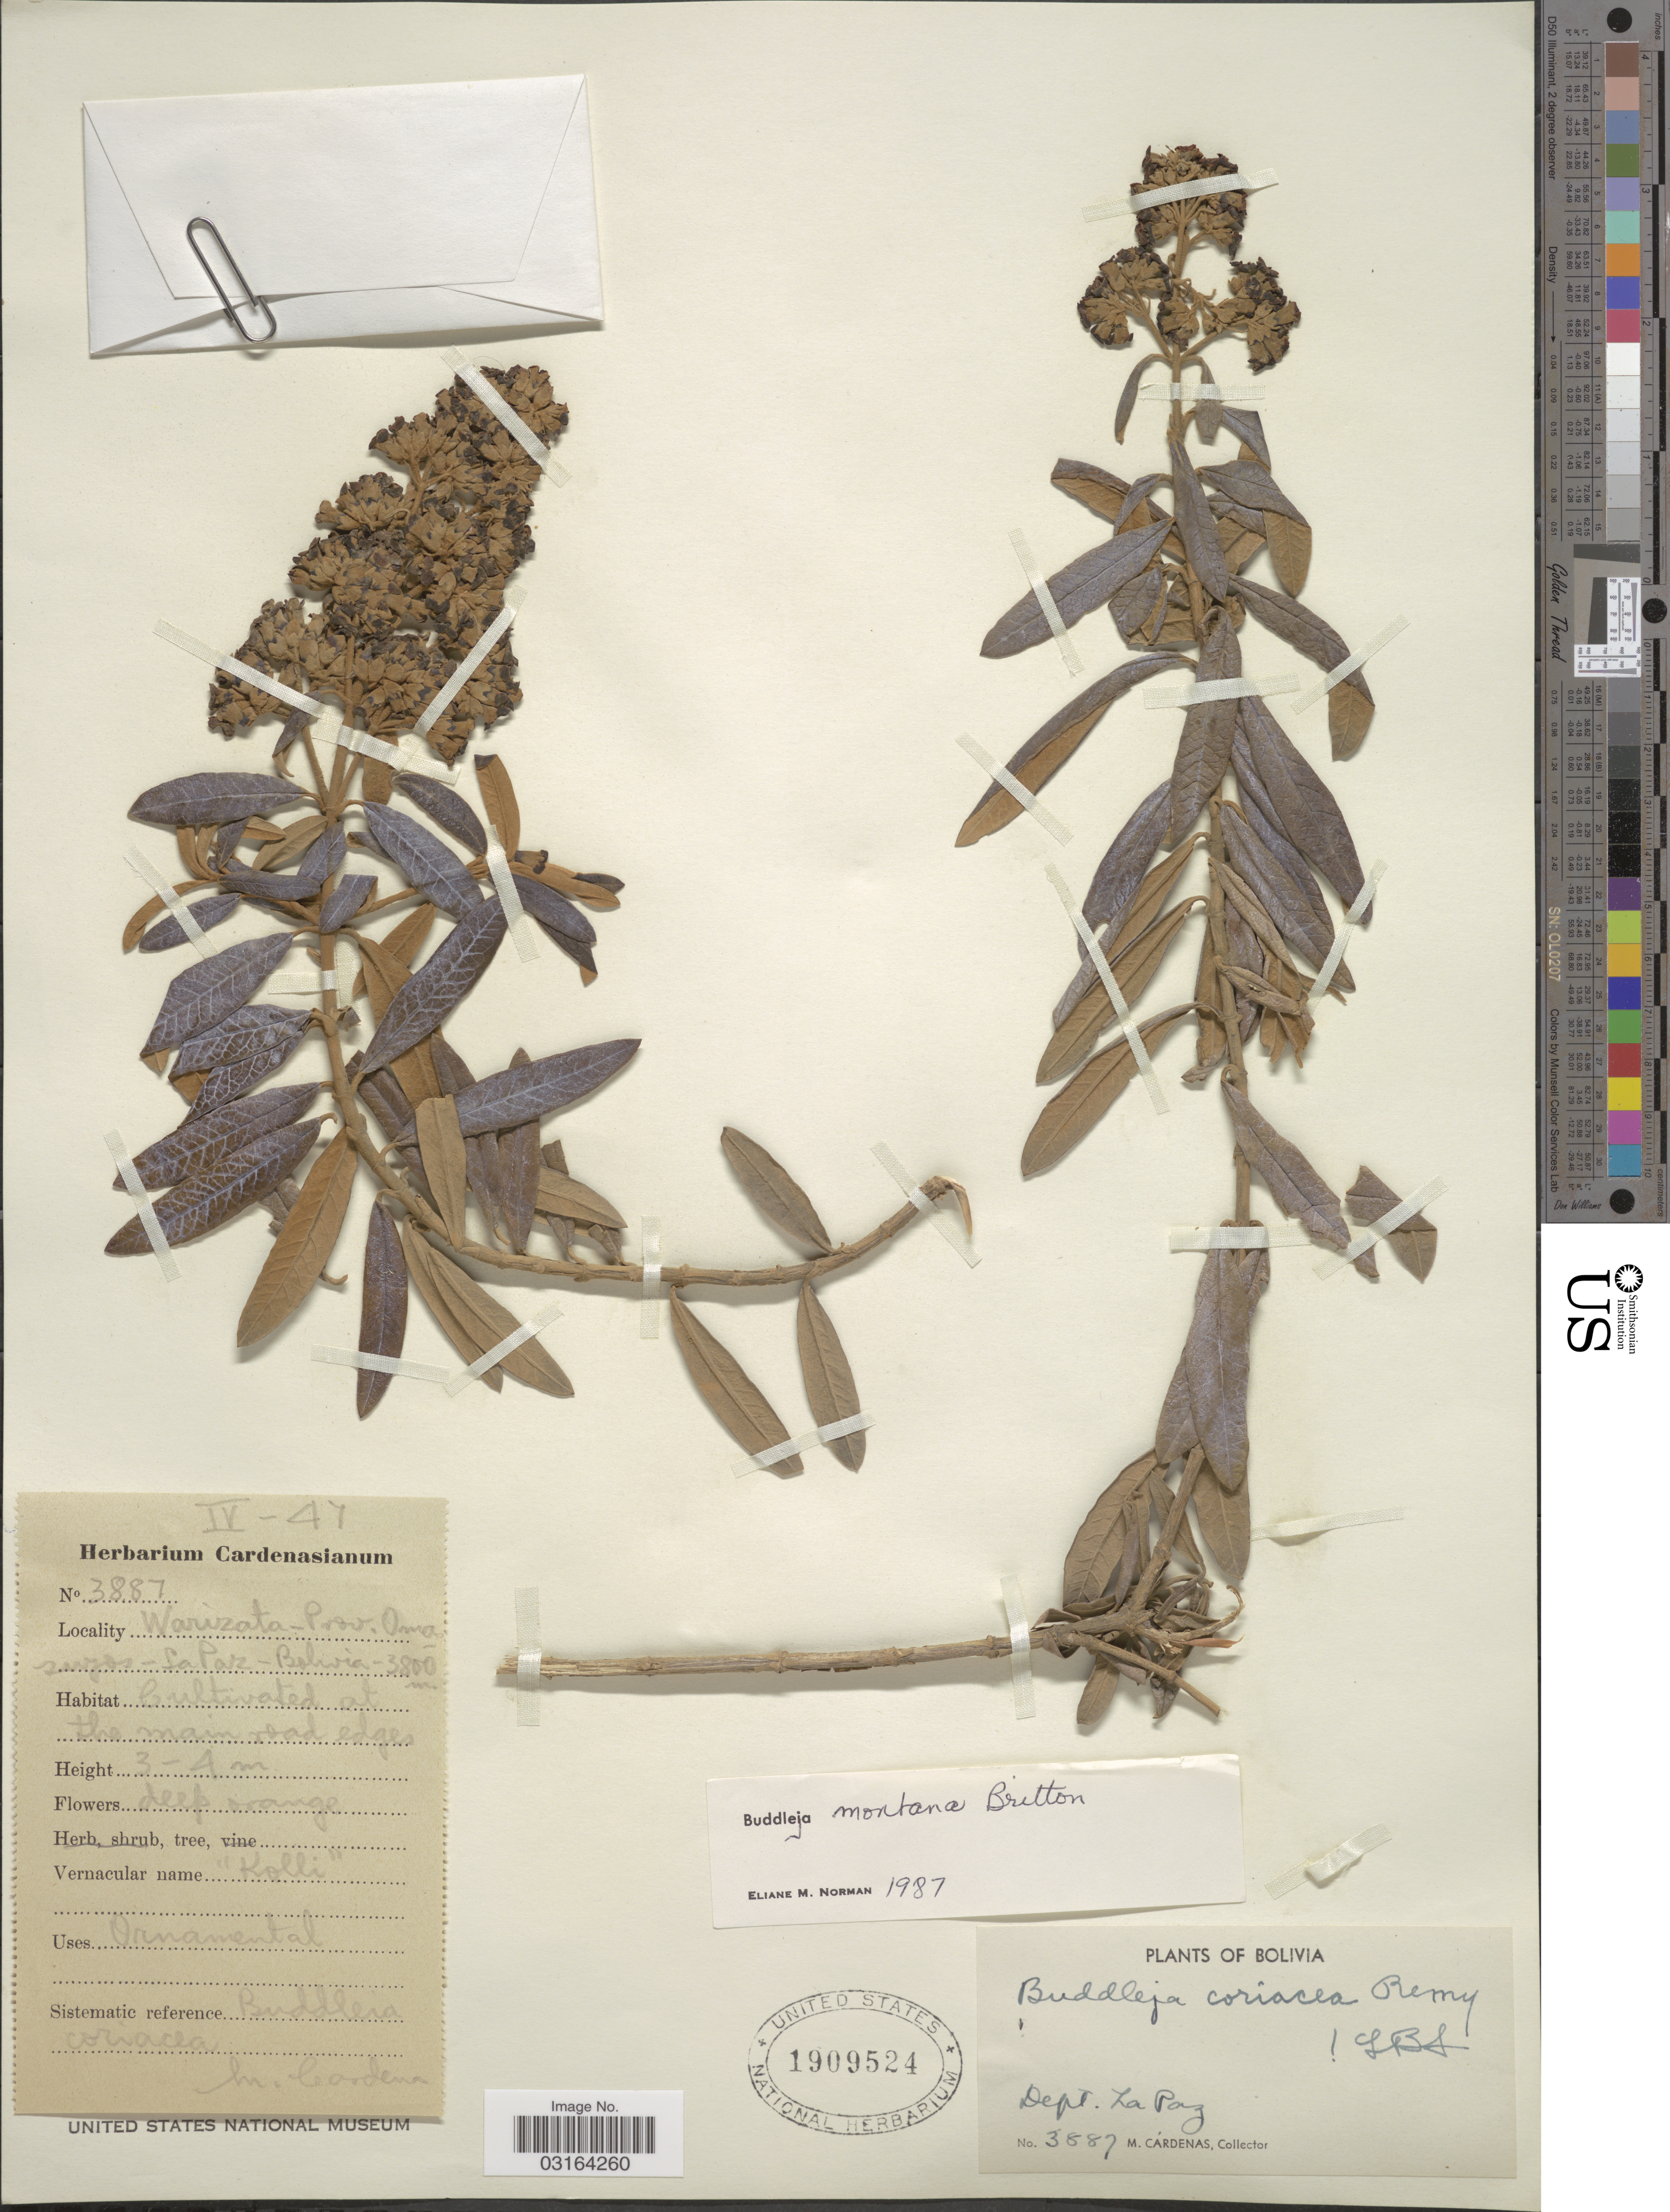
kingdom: Plantae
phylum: Tracheophyta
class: Magnoliopsida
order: Lamiales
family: Scrophulariaceae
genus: Buddleja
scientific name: Buddleja coriacea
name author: Remy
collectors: M. Cárdenas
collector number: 3887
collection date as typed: Transcribed d/m/y: /4/47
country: Bolivia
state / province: La Paz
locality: Warizata, Prov. Omasyuos, Dept. La Paz.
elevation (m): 3800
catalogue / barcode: US 1909524